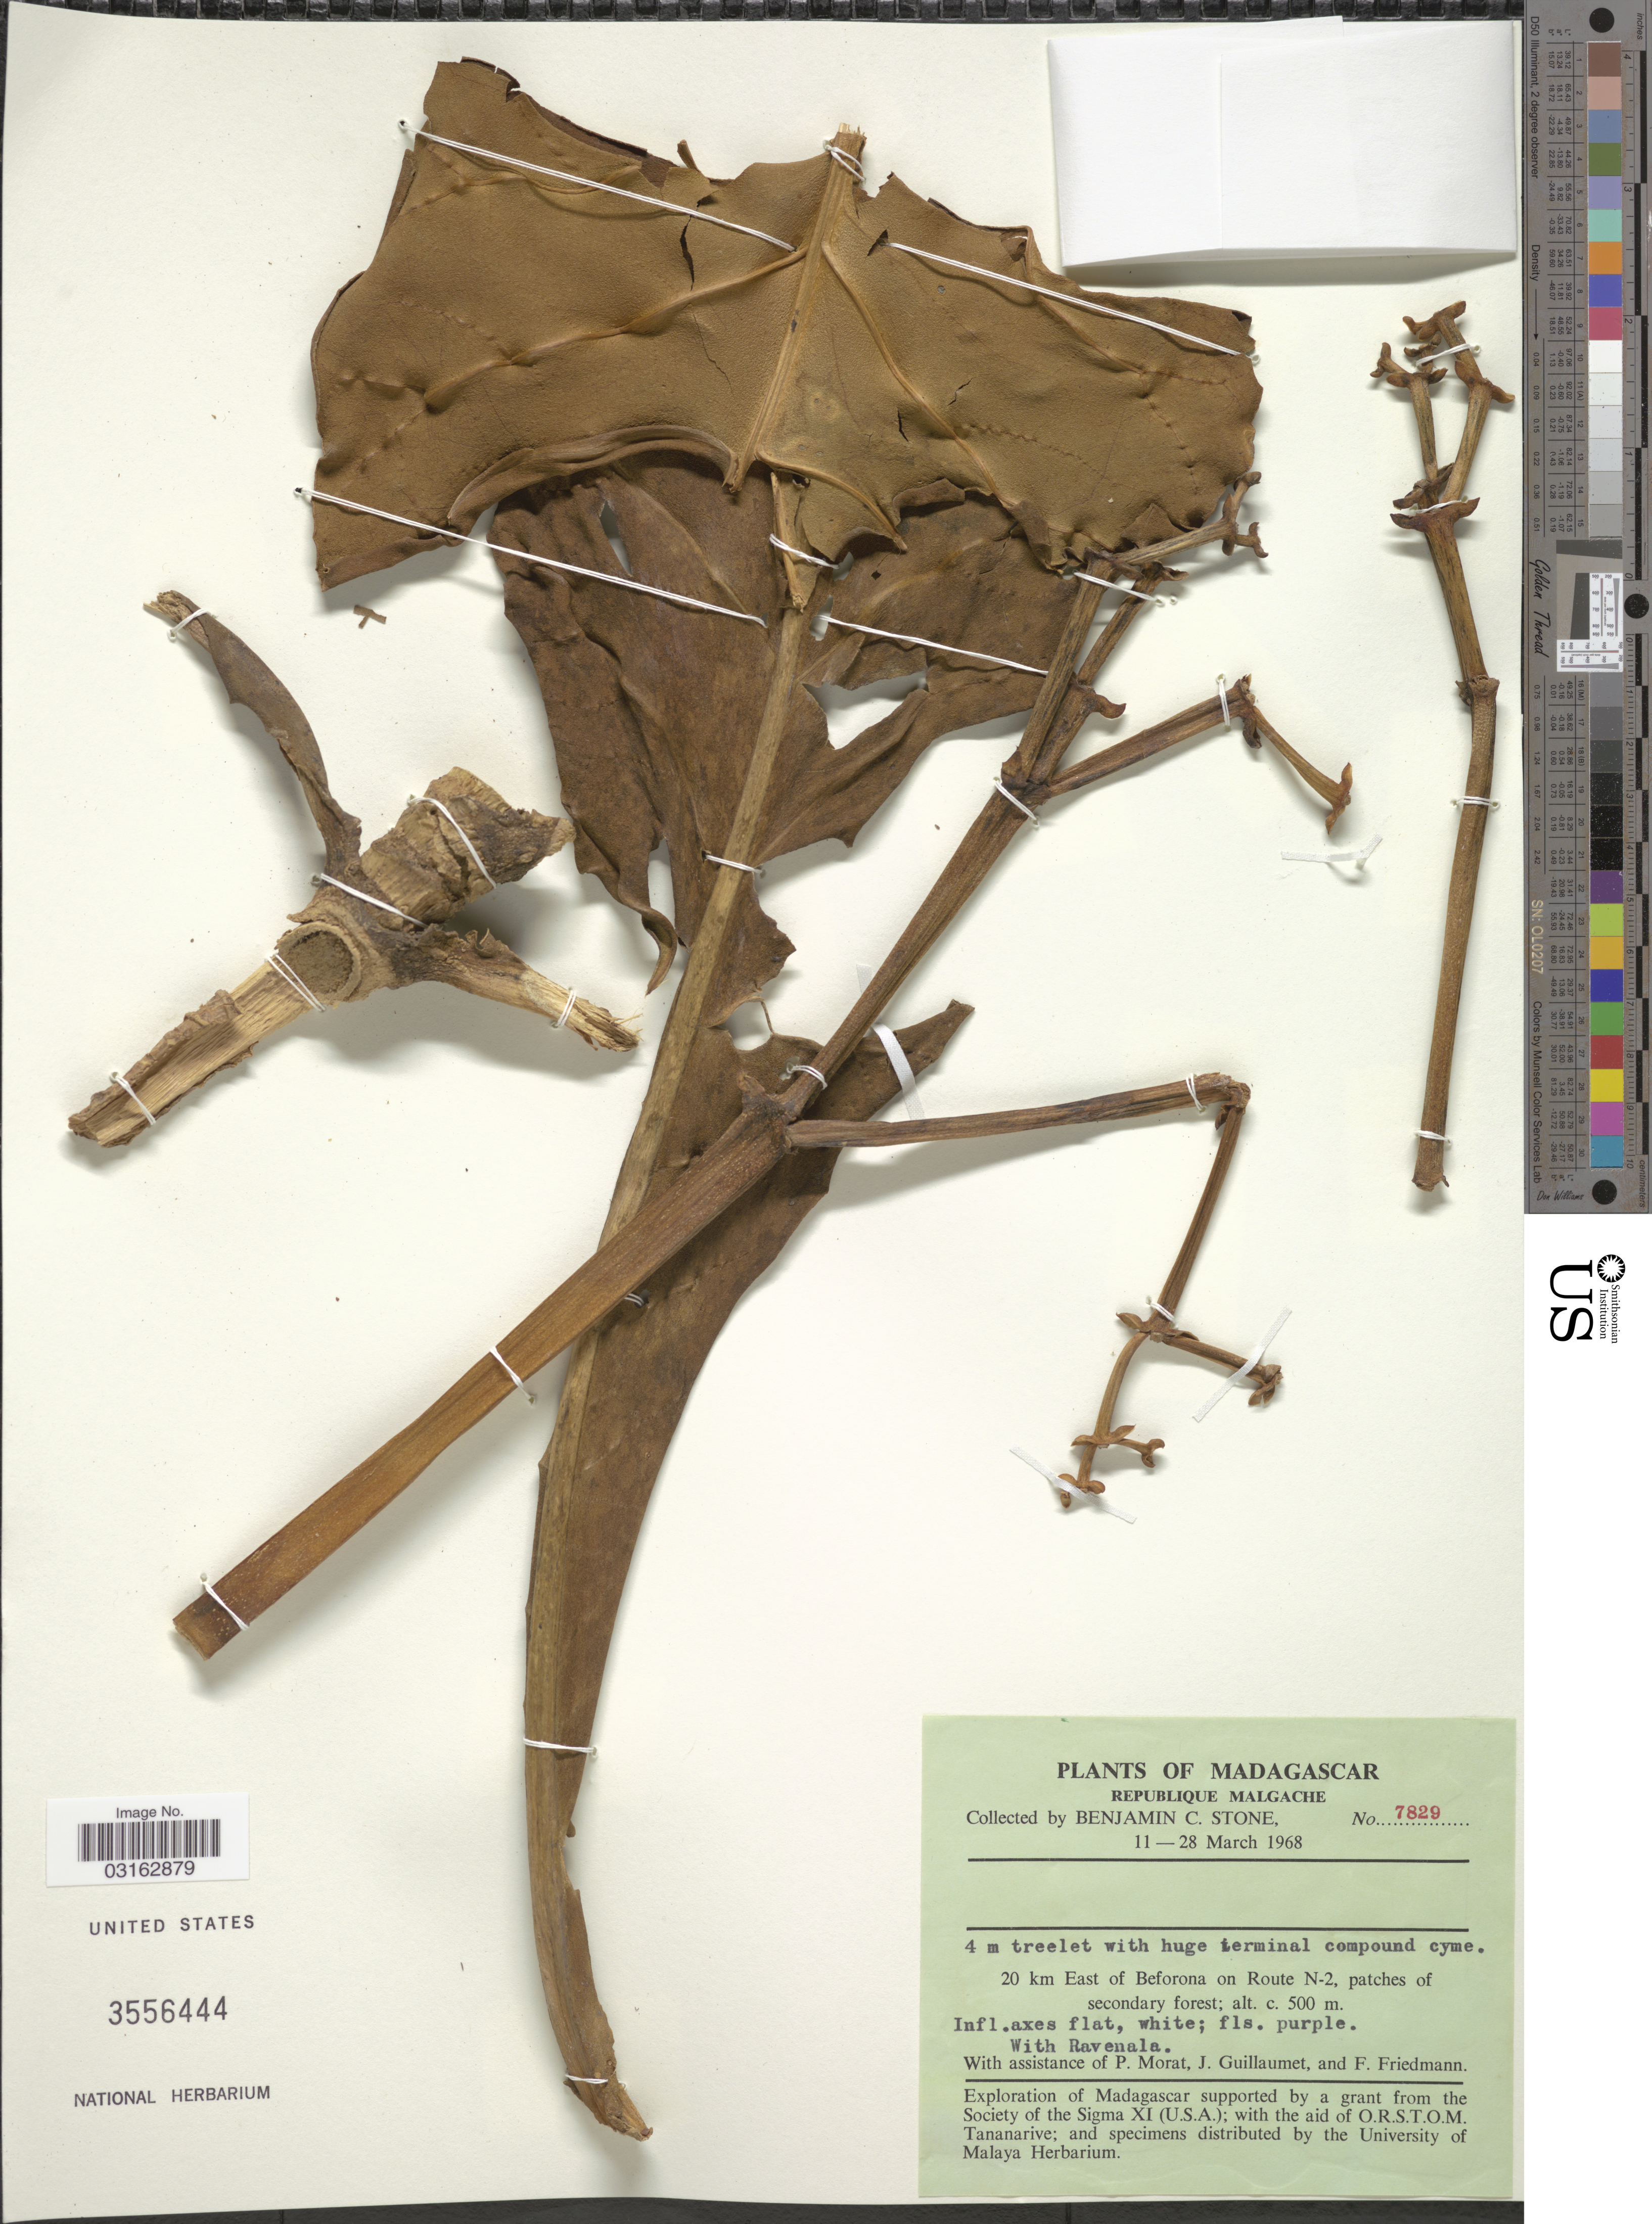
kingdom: Plantae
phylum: Tracheophyta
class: Magnoliopsida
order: Gentianales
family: Gentianaceae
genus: Anthocleista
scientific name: Anthocleista sp.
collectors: B. C. Stone, P. Morat, J. Guillaumet & F. Friedmann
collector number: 7829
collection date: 1968-03-11/1968-03-28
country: Madagascar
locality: Republique Malgache, 20 km East of Beforona on Route N-2.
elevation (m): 500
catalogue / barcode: US 3556444